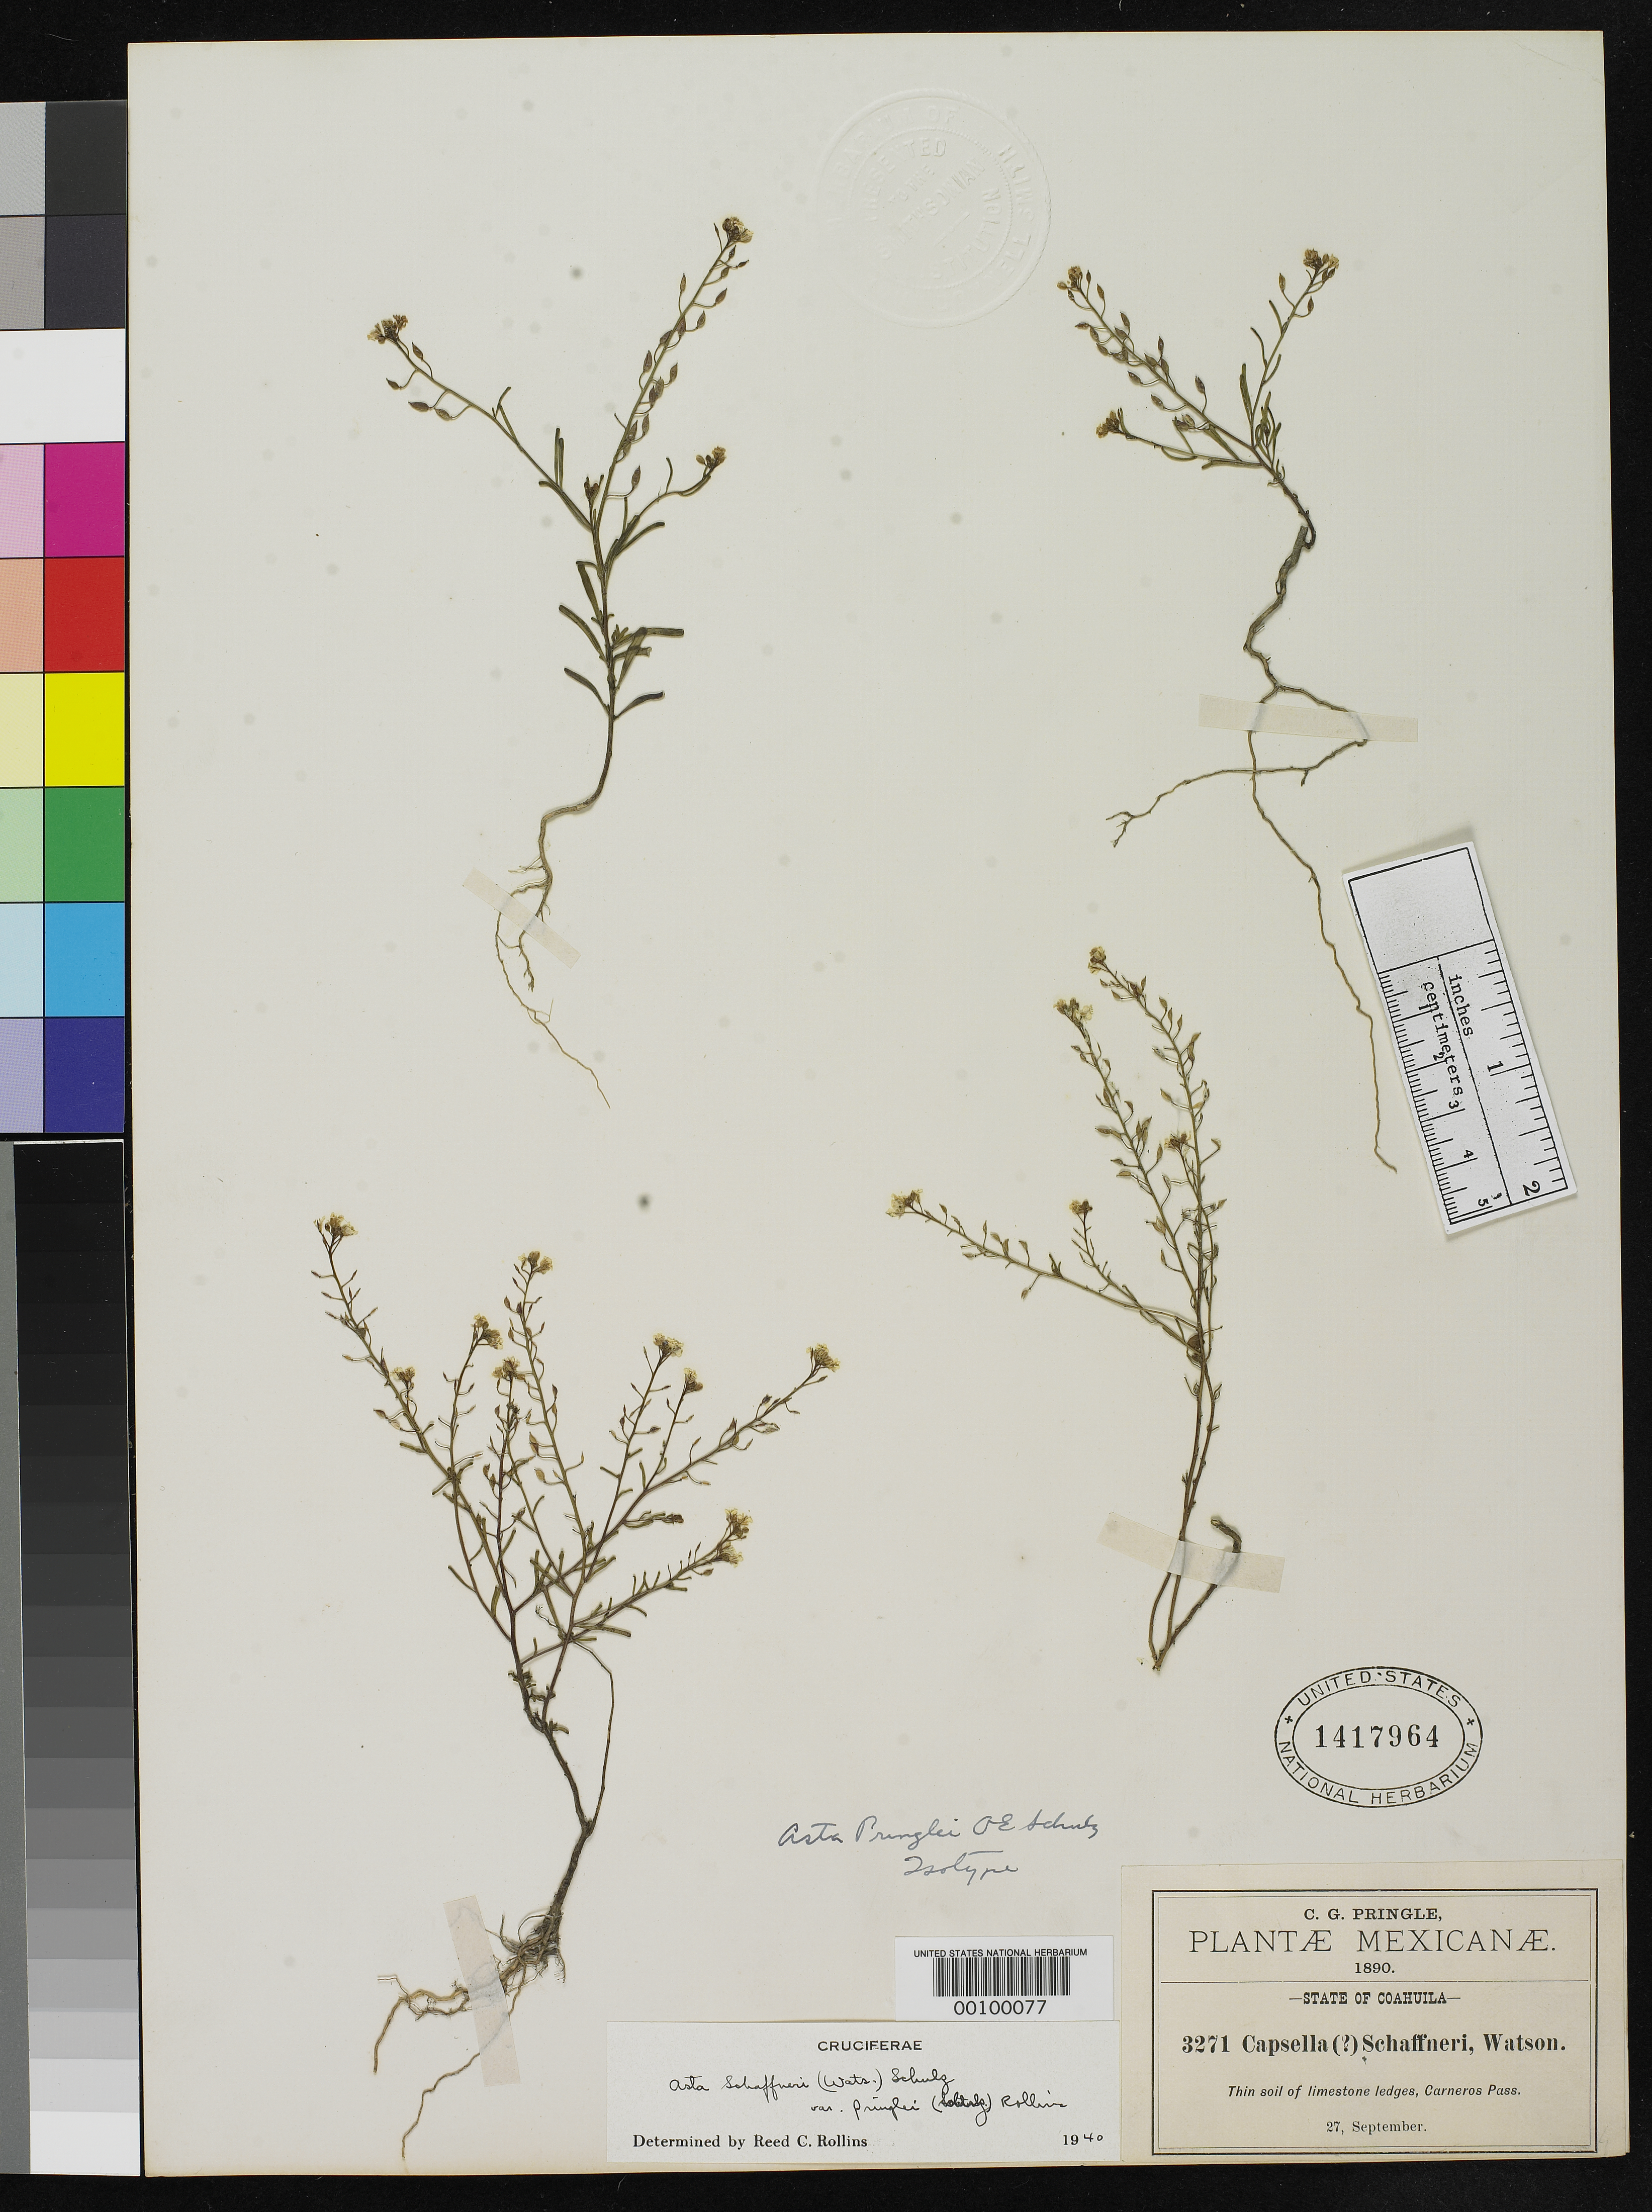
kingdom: Plantae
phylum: Tracheophyta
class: Magnoliopsida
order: Brassicales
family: Brassicaceae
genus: Asta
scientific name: Asta pringlei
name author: O.E. Schulz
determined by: Rollins, Reed C., (GH), Harvard University Herbaria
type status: Isotype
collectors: C. G. Pringle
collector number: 3271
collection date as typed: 27 Sep 1890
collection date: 1890-09-27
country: Mexico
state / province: Coahuila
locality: Carneros Pass.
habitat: Thin soil of limestone ledges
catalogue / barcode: US 1417964